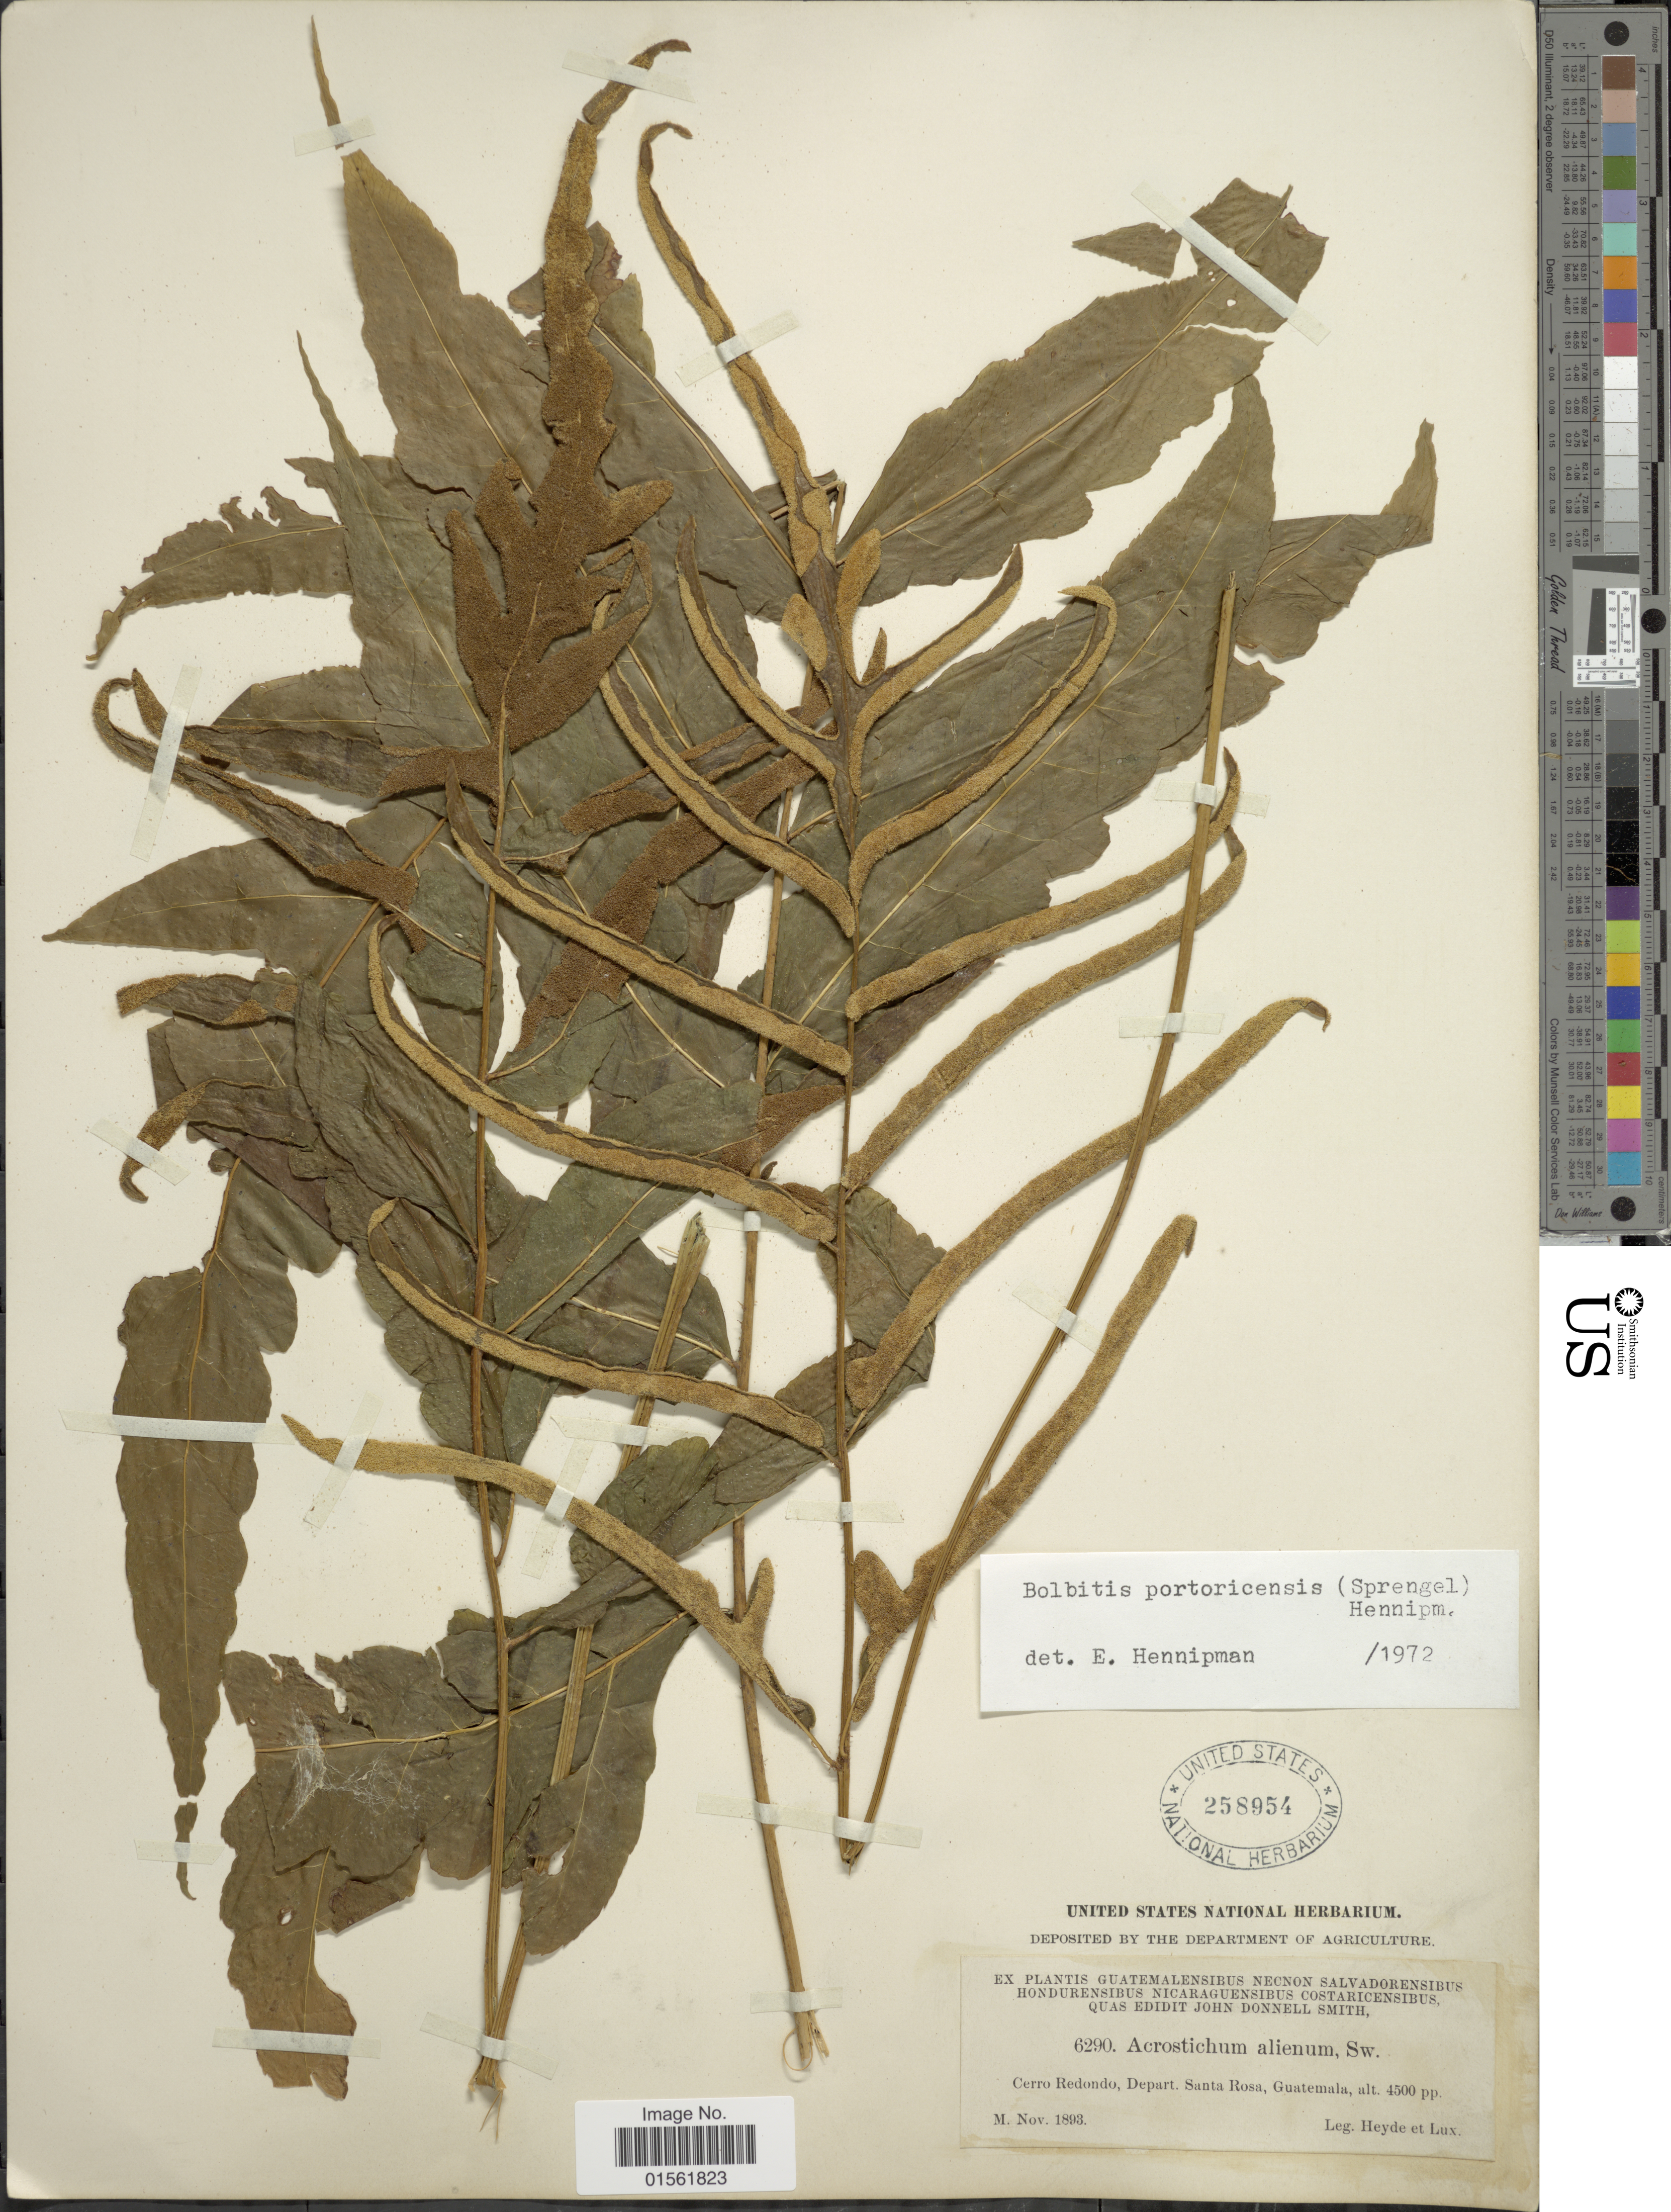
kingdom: Plantae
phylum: Tracheophyta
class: Polypodiopsida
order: Polypodiales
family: Dryopteridaceae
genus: Bolbitis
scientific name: Bolbitis portoricensis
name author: (Spreng.) Hennipman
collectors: Heyde & Lux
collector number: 6290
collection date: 1893-11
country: Guatemala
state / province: Santa Rosa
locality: Cerro Redondo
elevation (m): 1372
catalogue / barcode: US 258954